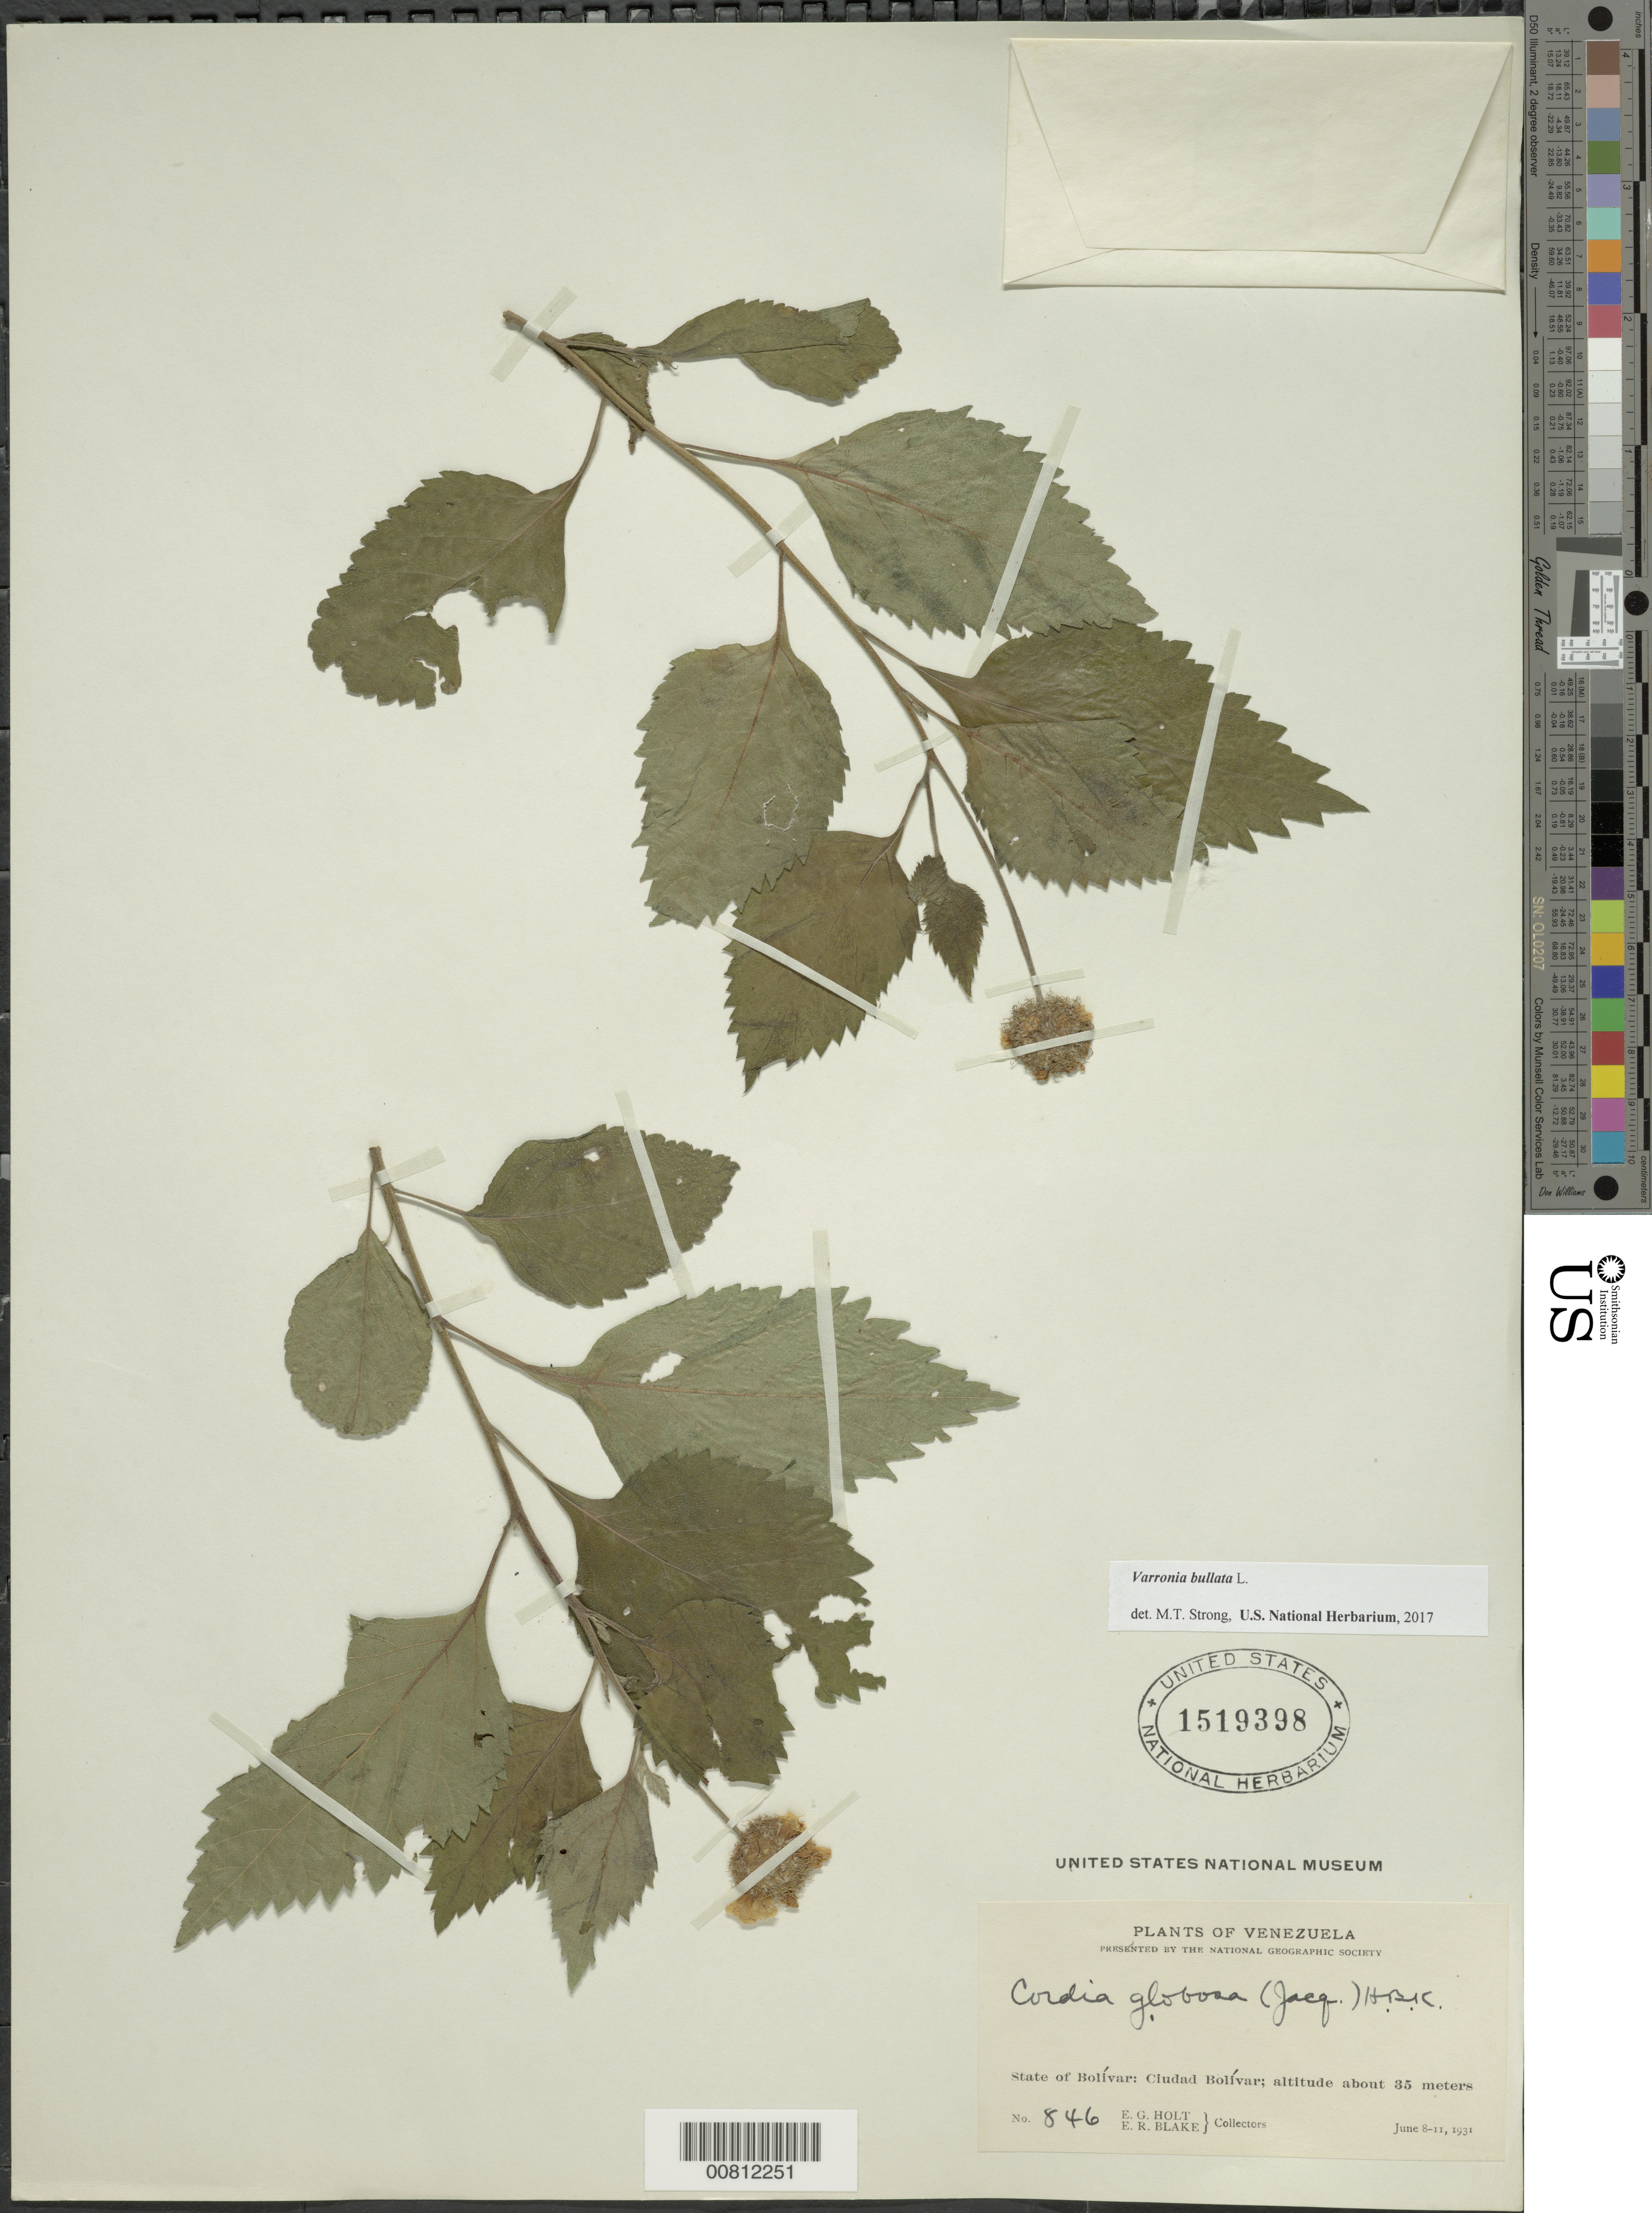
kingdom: Plantae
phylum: Tracheophyta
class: Magnoliopsida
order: Boraginales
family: Cordiaceae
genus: Cordia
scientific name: Cordia globosa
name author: (Jacq.) Kunth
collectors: E. Holt & E. R. Blake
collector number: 846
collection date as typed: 8-Jun-31 to 11-Jun-31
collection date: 1931-06-08/1931-06-11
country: Venezuela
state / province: Bolívar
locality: Ciudad Bolívar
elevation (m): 35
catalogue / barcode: US 1519398